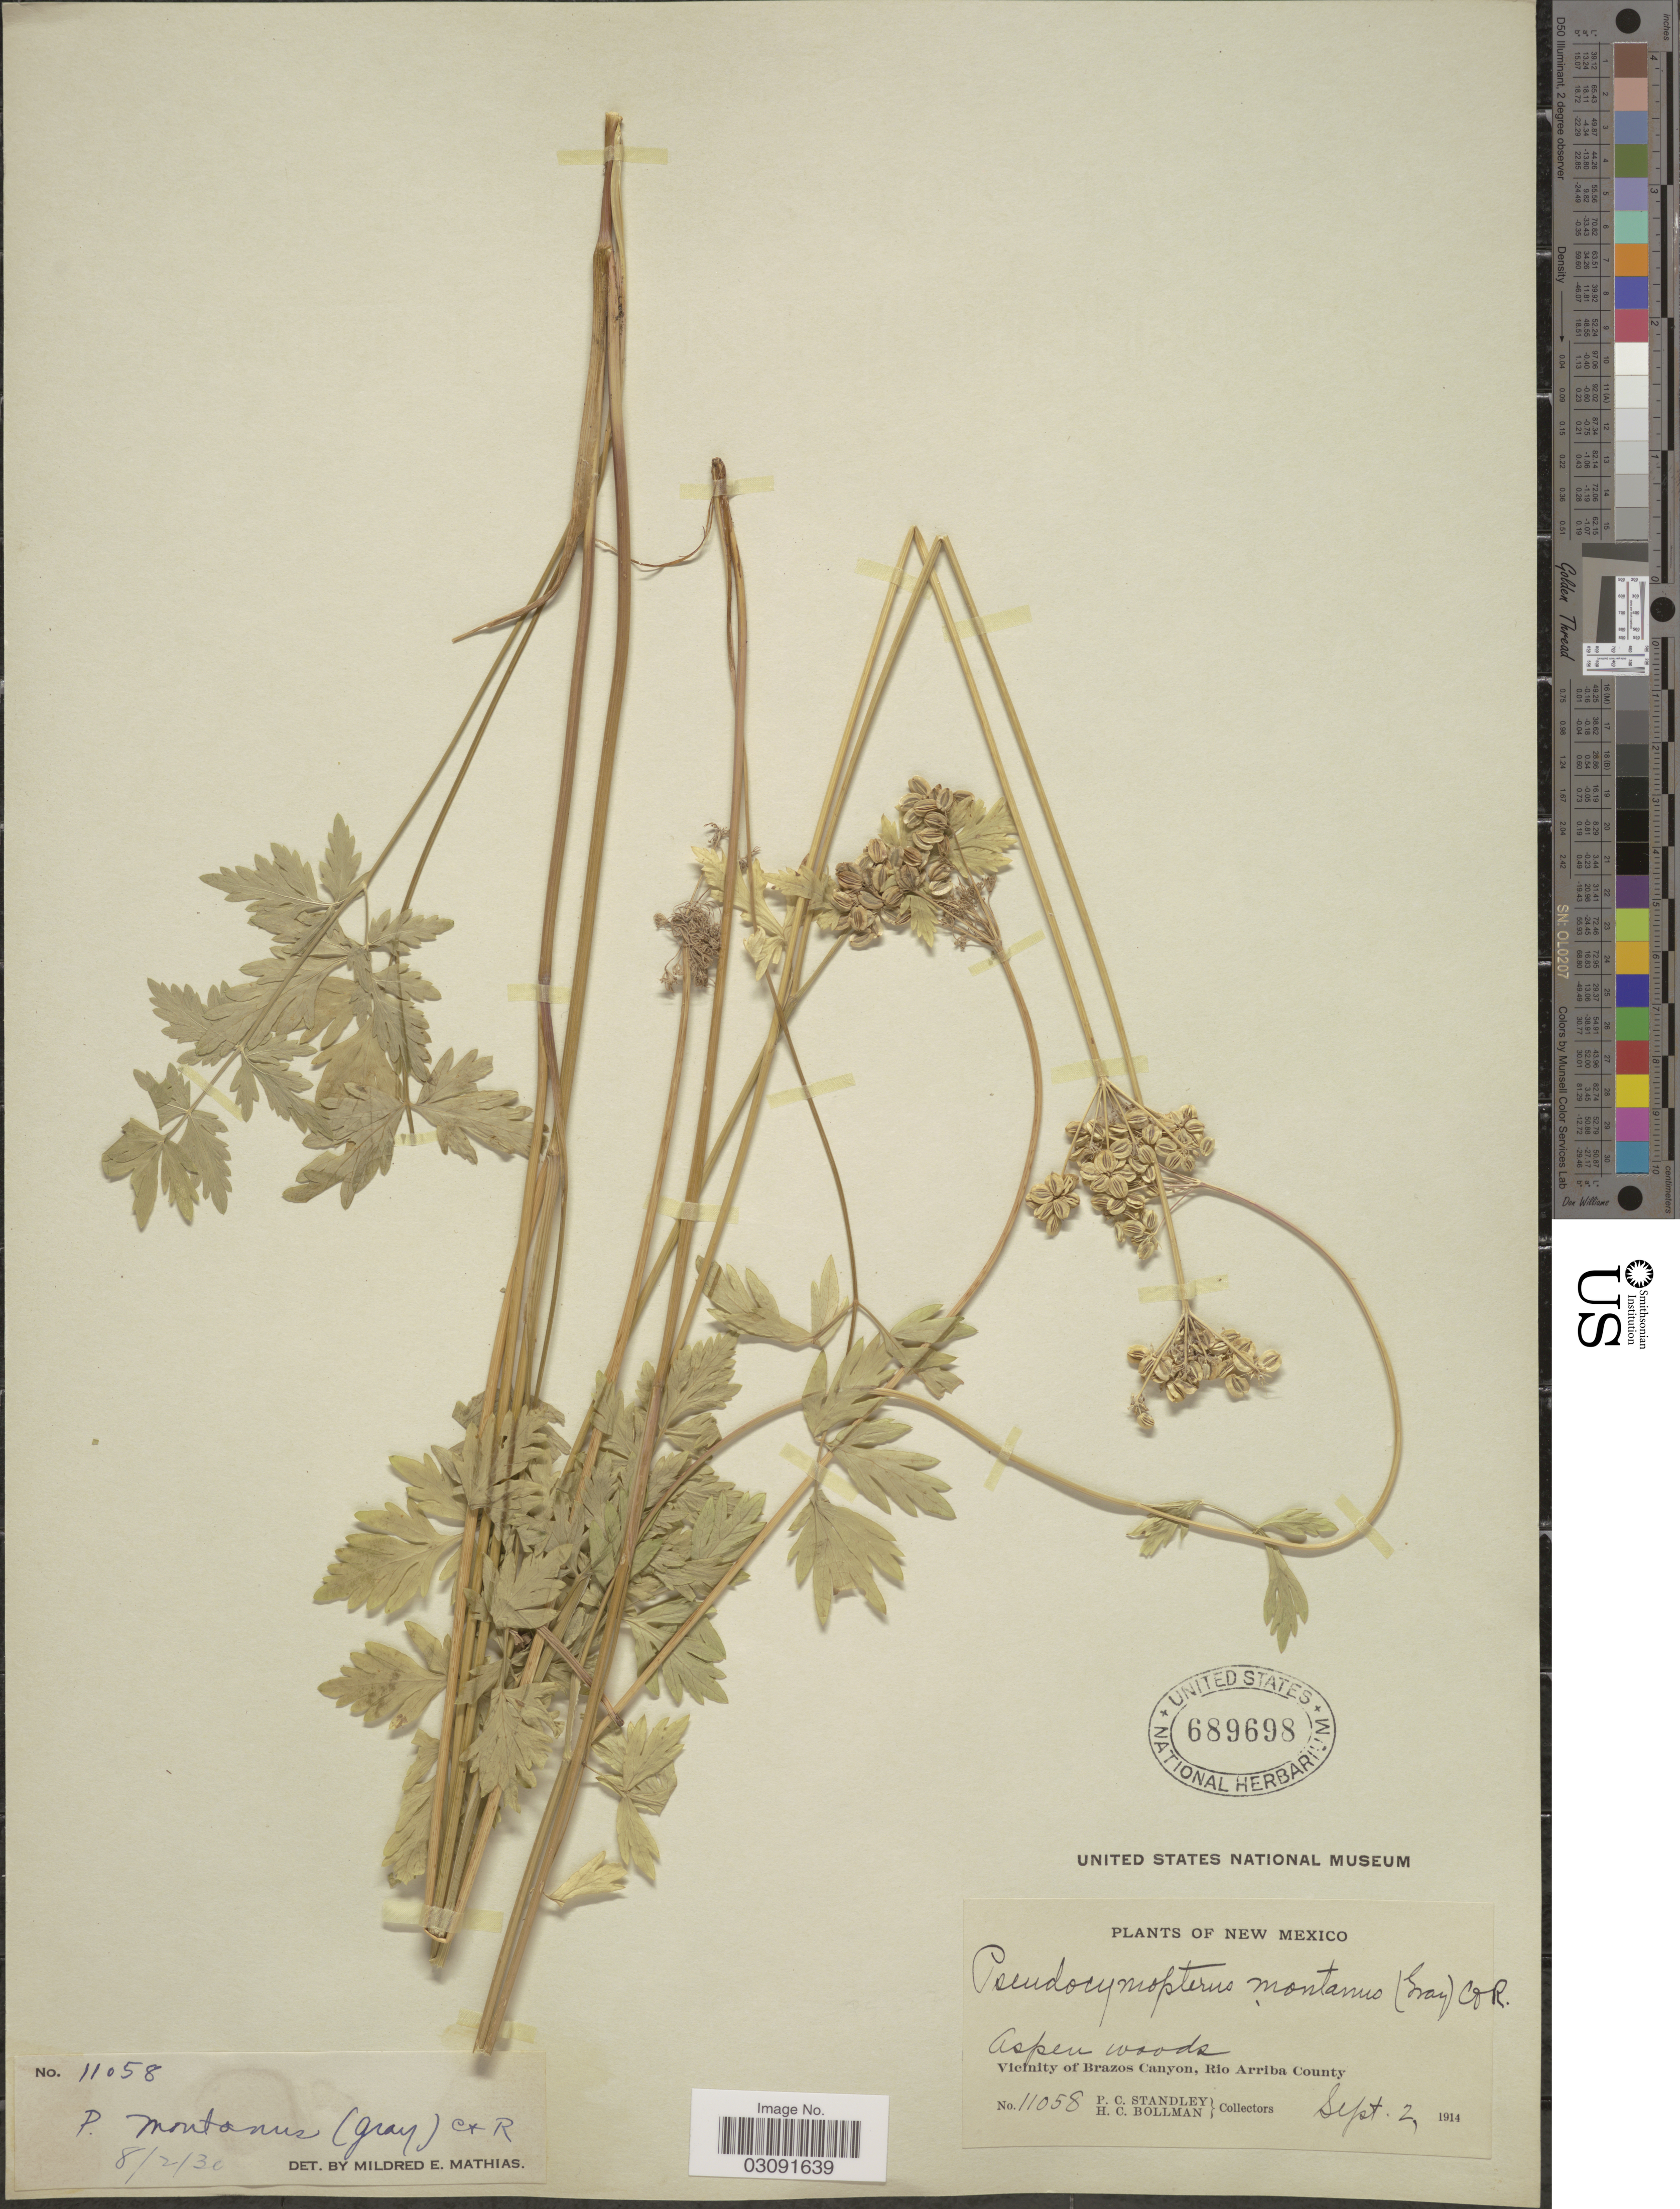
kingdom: Plantae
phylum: Tracheophyta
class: Magnoliopsida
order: Apiales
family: Apiaceae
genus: Pseudocymopterus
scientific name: Pseudocymopterus montanus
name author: (A. Gray) J.M. Coult. & Rose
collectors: P. C. Standley & H. C. Bollman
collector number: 11058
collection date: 1914-09-02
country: United States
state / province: New Mexico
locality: Aspen woods, Vicinity of Brazos Canyon, Rio Arriba County.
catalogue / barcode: US 689698